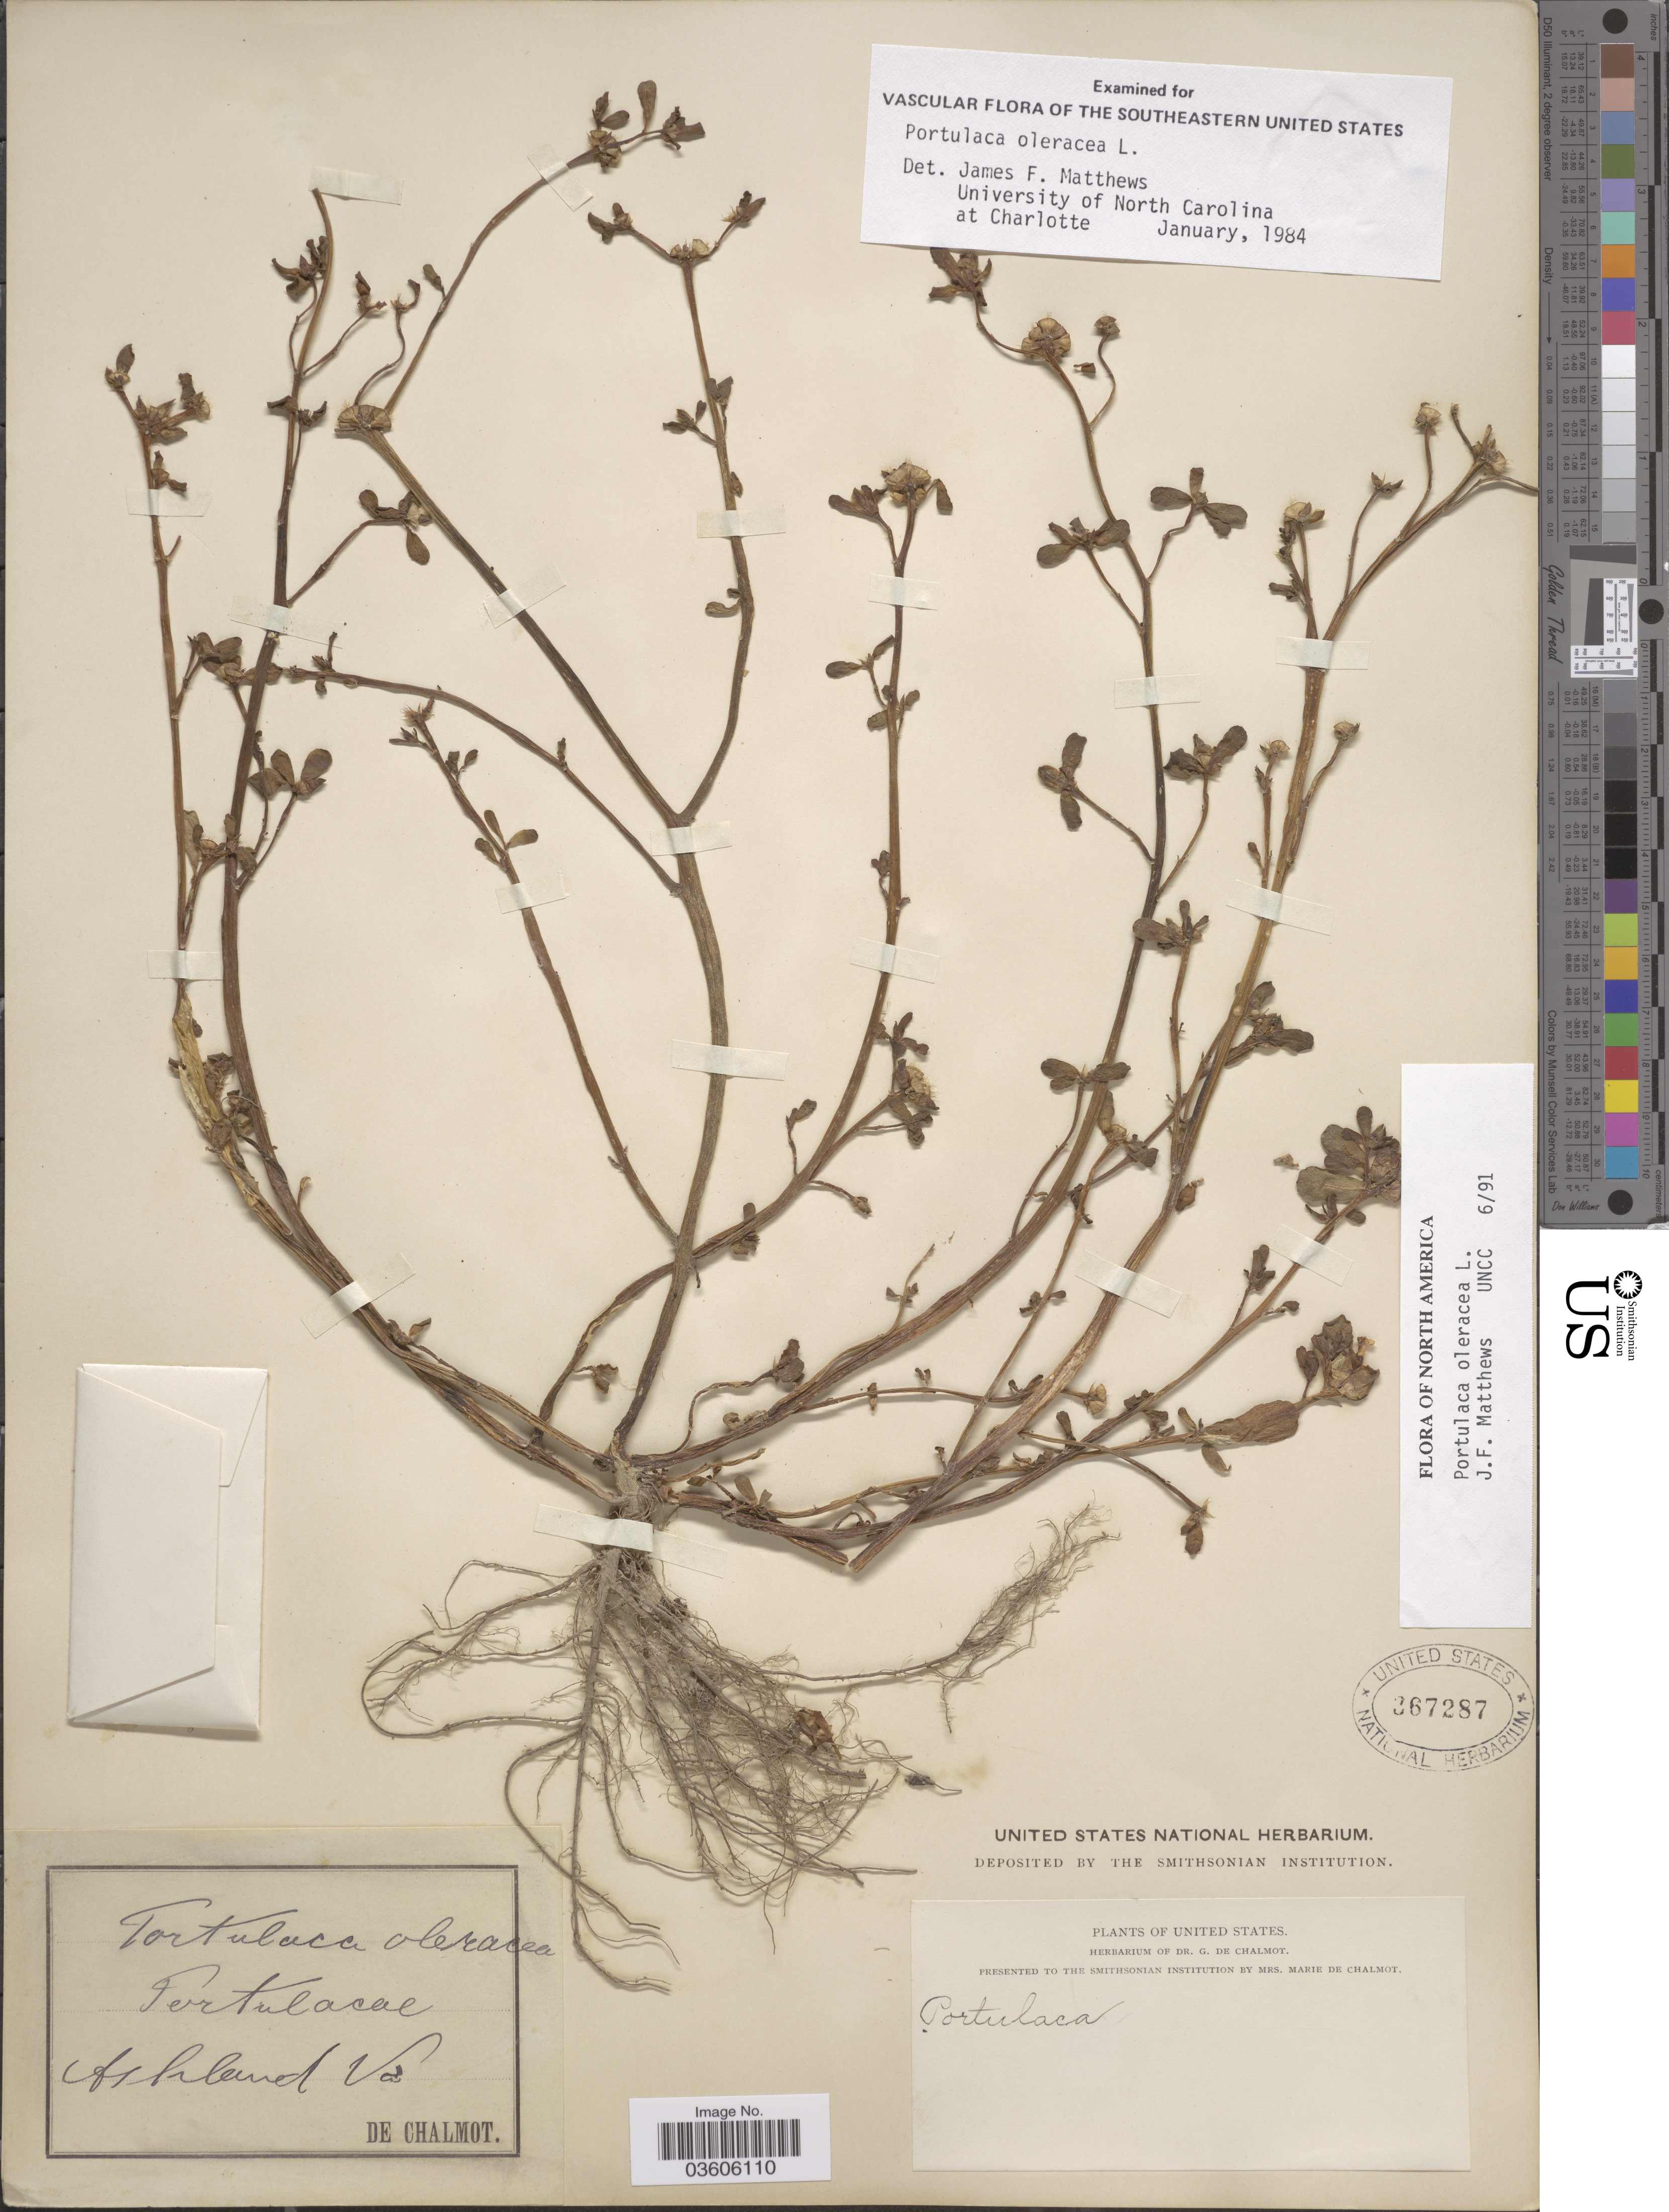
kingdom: Plantae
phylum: Tracheophyta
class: Magnoliopsida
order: Caryophyllales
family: Portulacaceae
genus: Portulaca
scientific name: Portulaca oleracea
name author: L.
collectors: G. de Chalmot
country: United States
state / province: Virginia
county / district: Hanover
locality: Ashland.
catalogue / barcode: US 367287